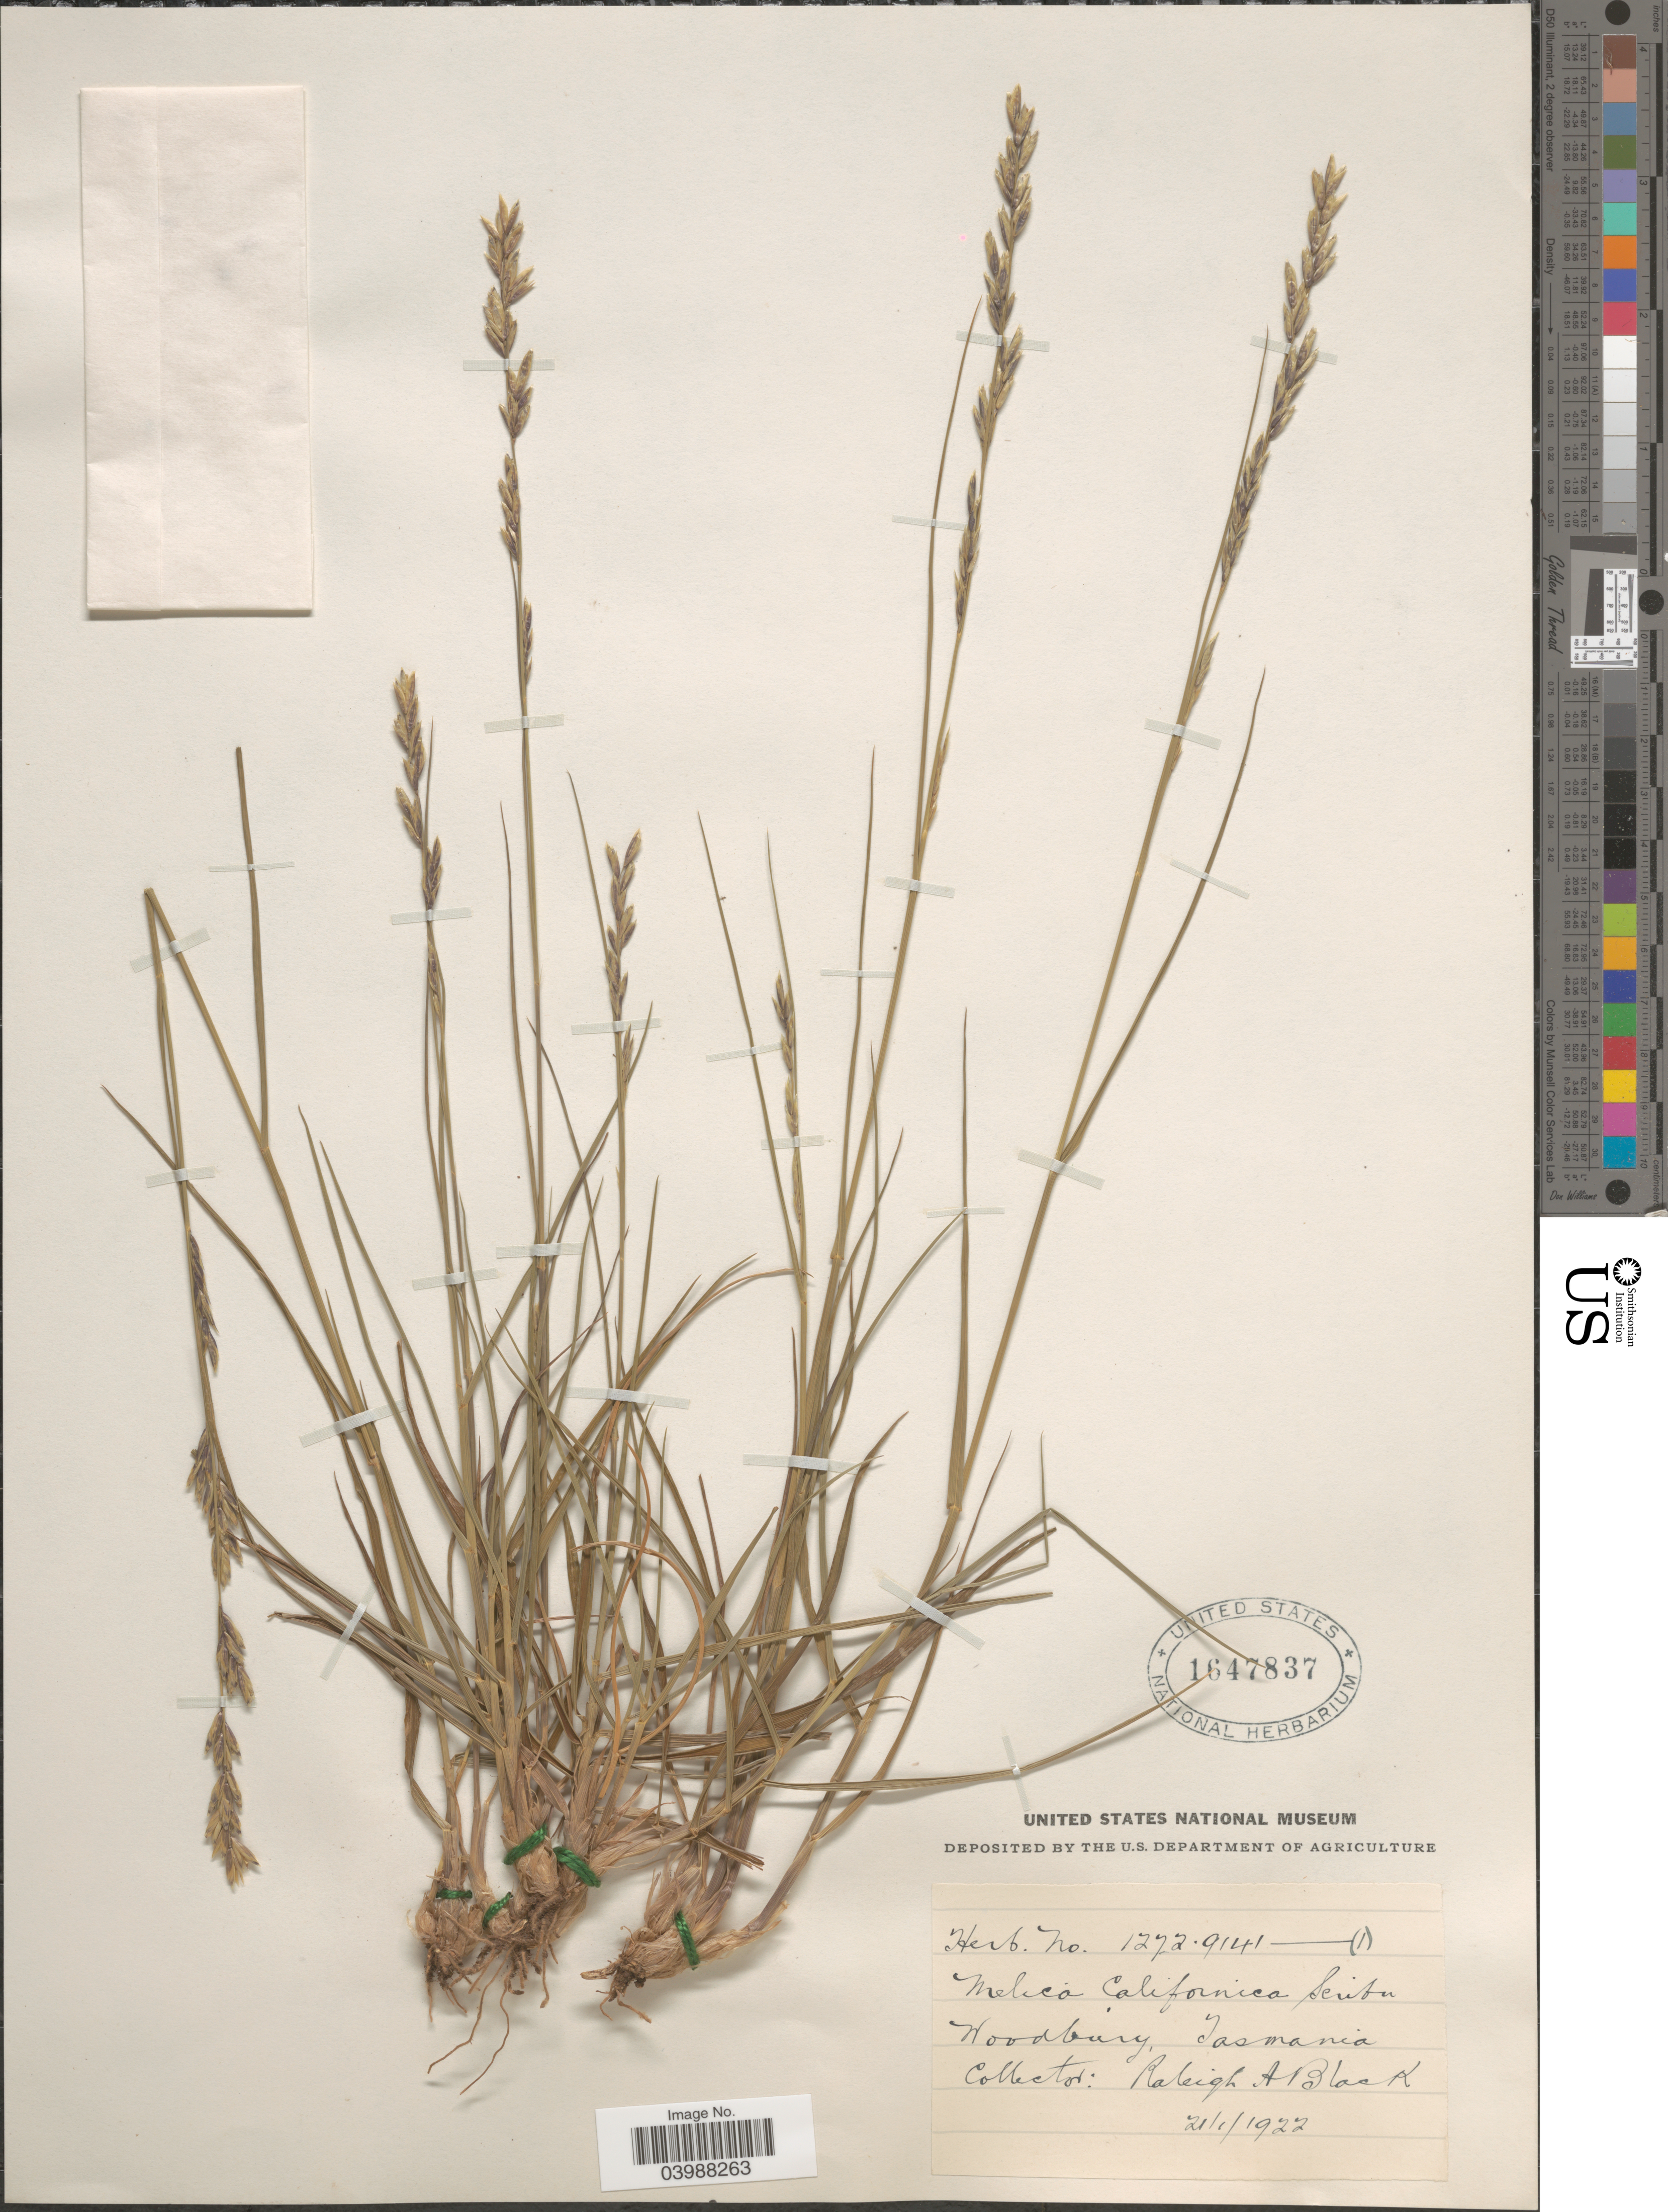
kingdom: Plantae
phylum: Tracheophyta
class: Liliopsida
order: Poales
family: Poaceae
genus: Melica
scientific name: Melica californica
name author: Scribn.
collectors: R. A. Black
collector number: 1272/9141*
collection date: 1922-01-21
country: Australia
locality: Woodbury, Tasmania.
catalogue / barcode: US 1647837